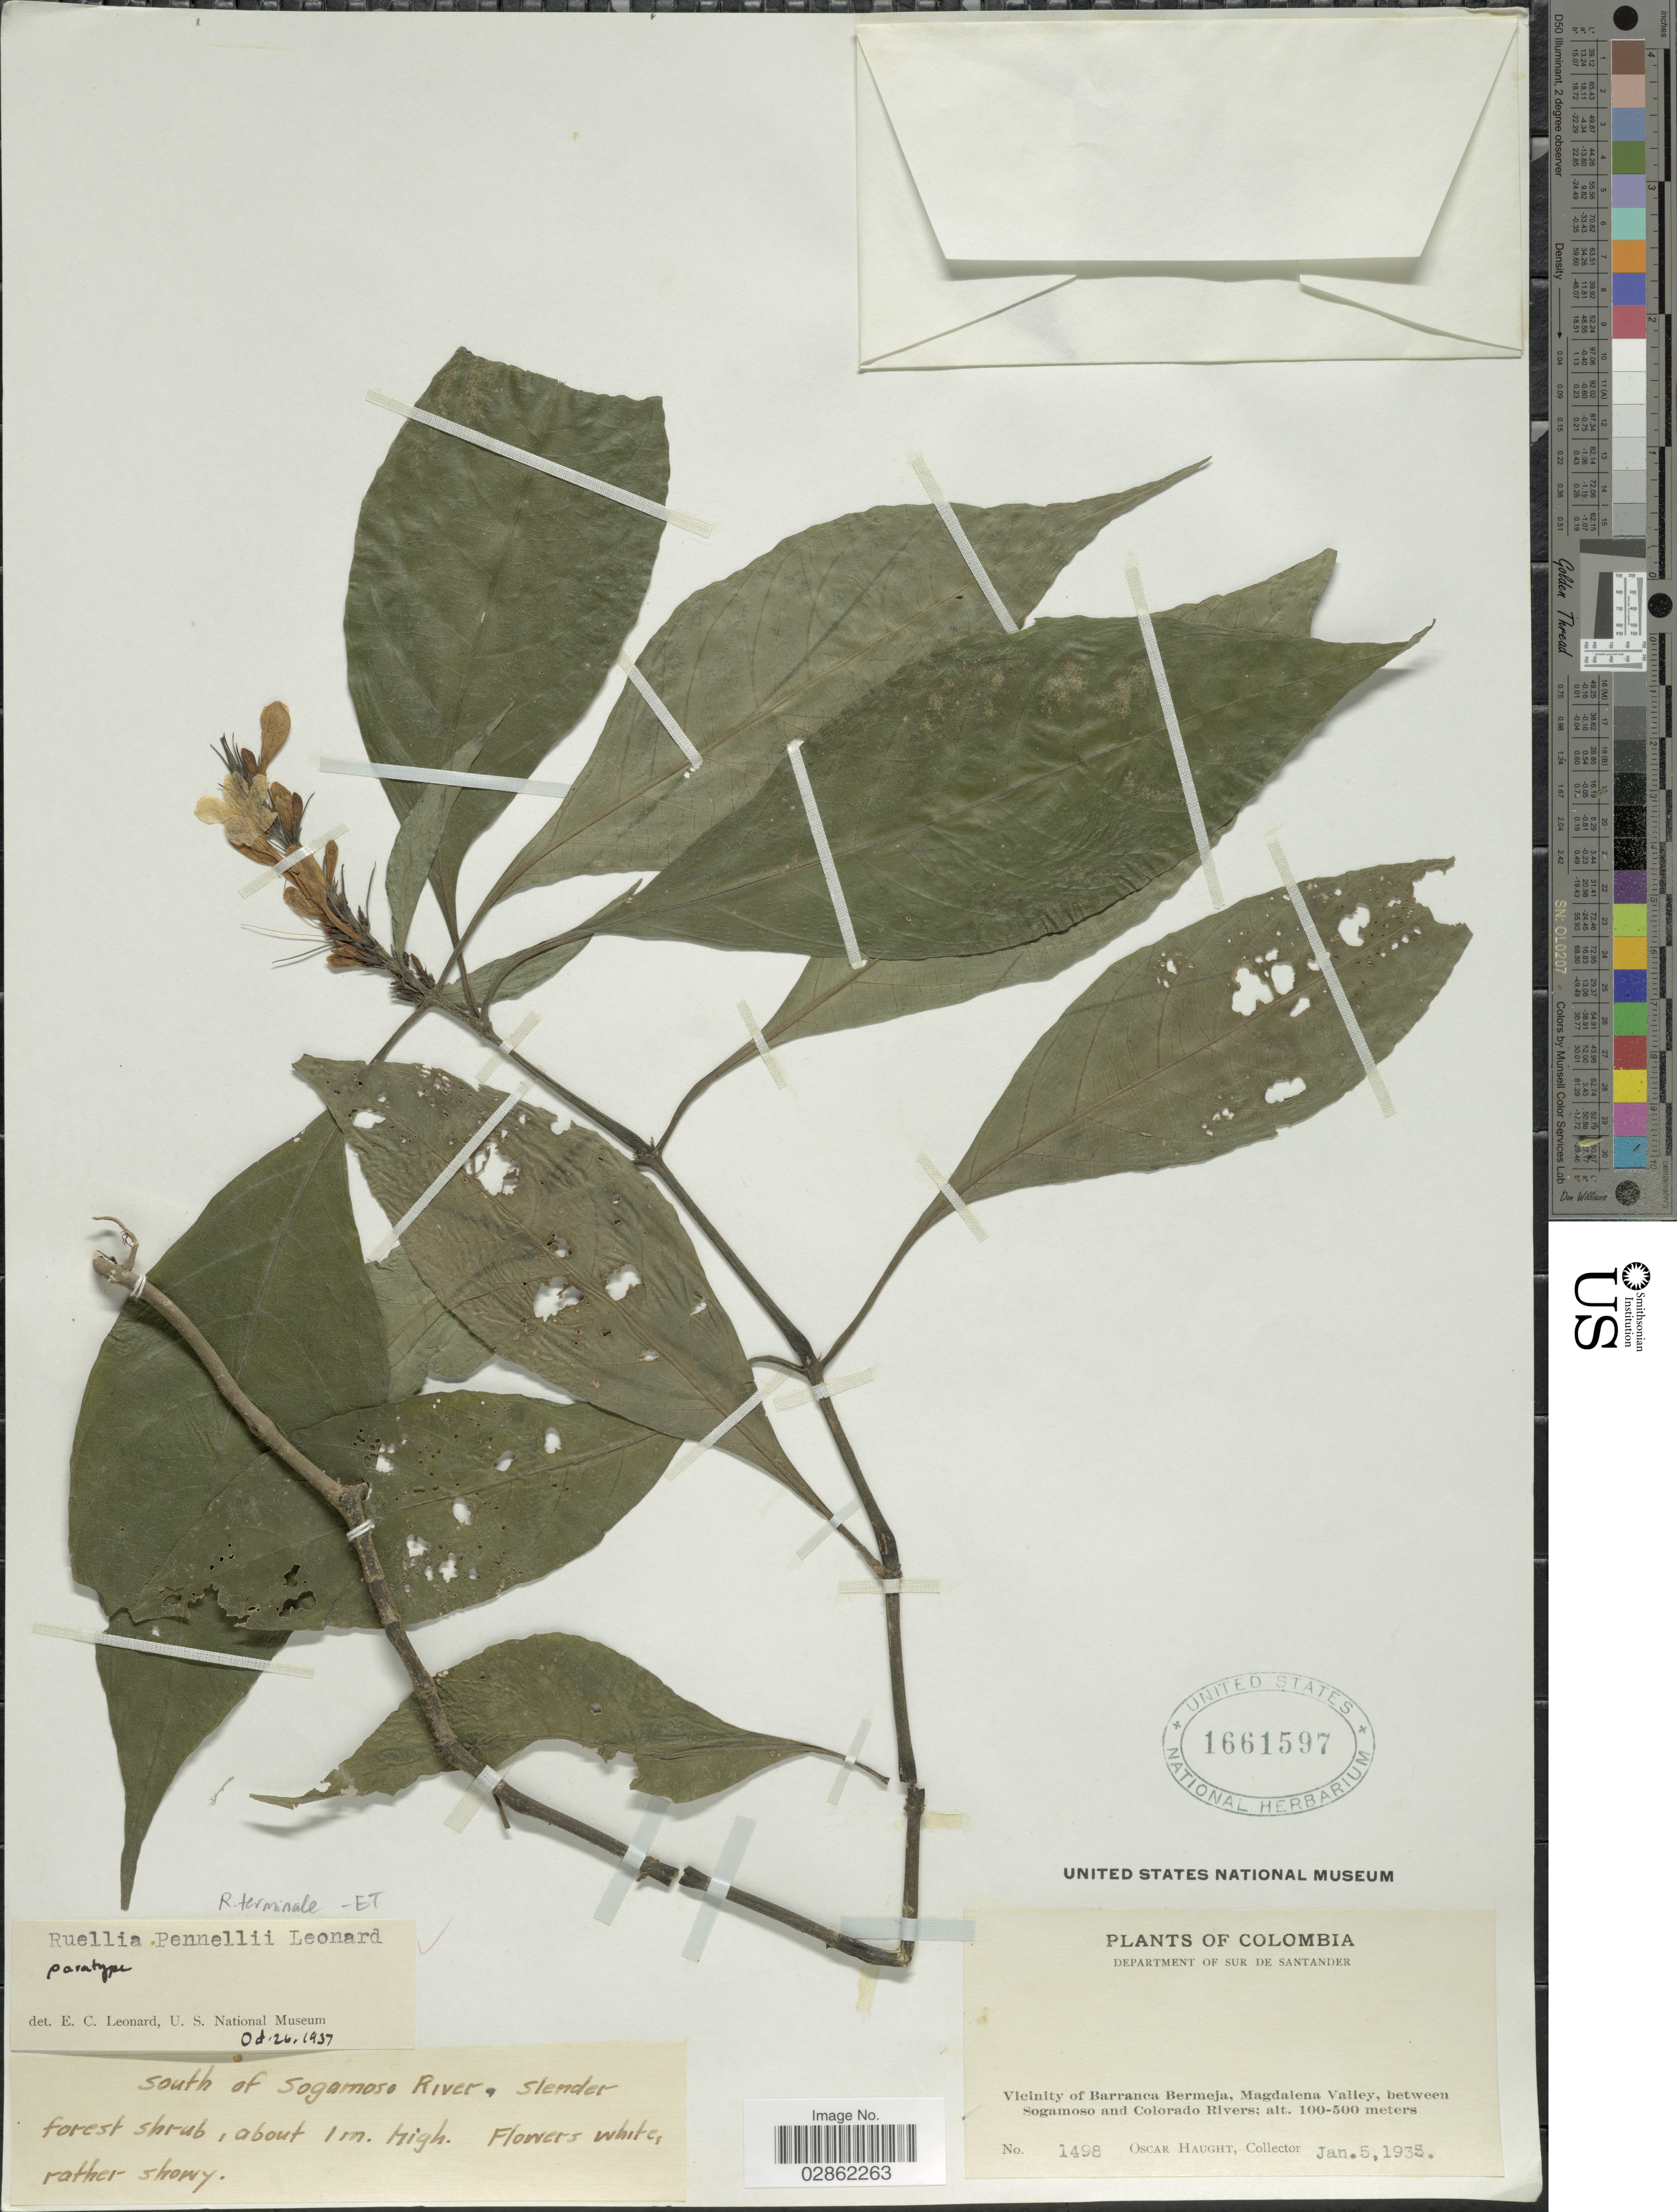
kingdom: Plantae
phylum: Tracheophyta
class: Magnoliopsida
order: Lamiales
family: Acanthaceae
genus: Ruellia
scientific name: Ruellia terminalis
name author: (Nees) Wassh.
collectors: O. Haught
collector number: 1498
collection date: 1938-01-05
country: Colombia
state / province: Santander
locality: Department of Sur de Santander, Vicinity of Barranca Bermeja, Magdalena Valley, between Sogamoso and Colorado Rivers. South of Sogamoso.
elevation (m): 100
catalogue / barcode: US 1661597